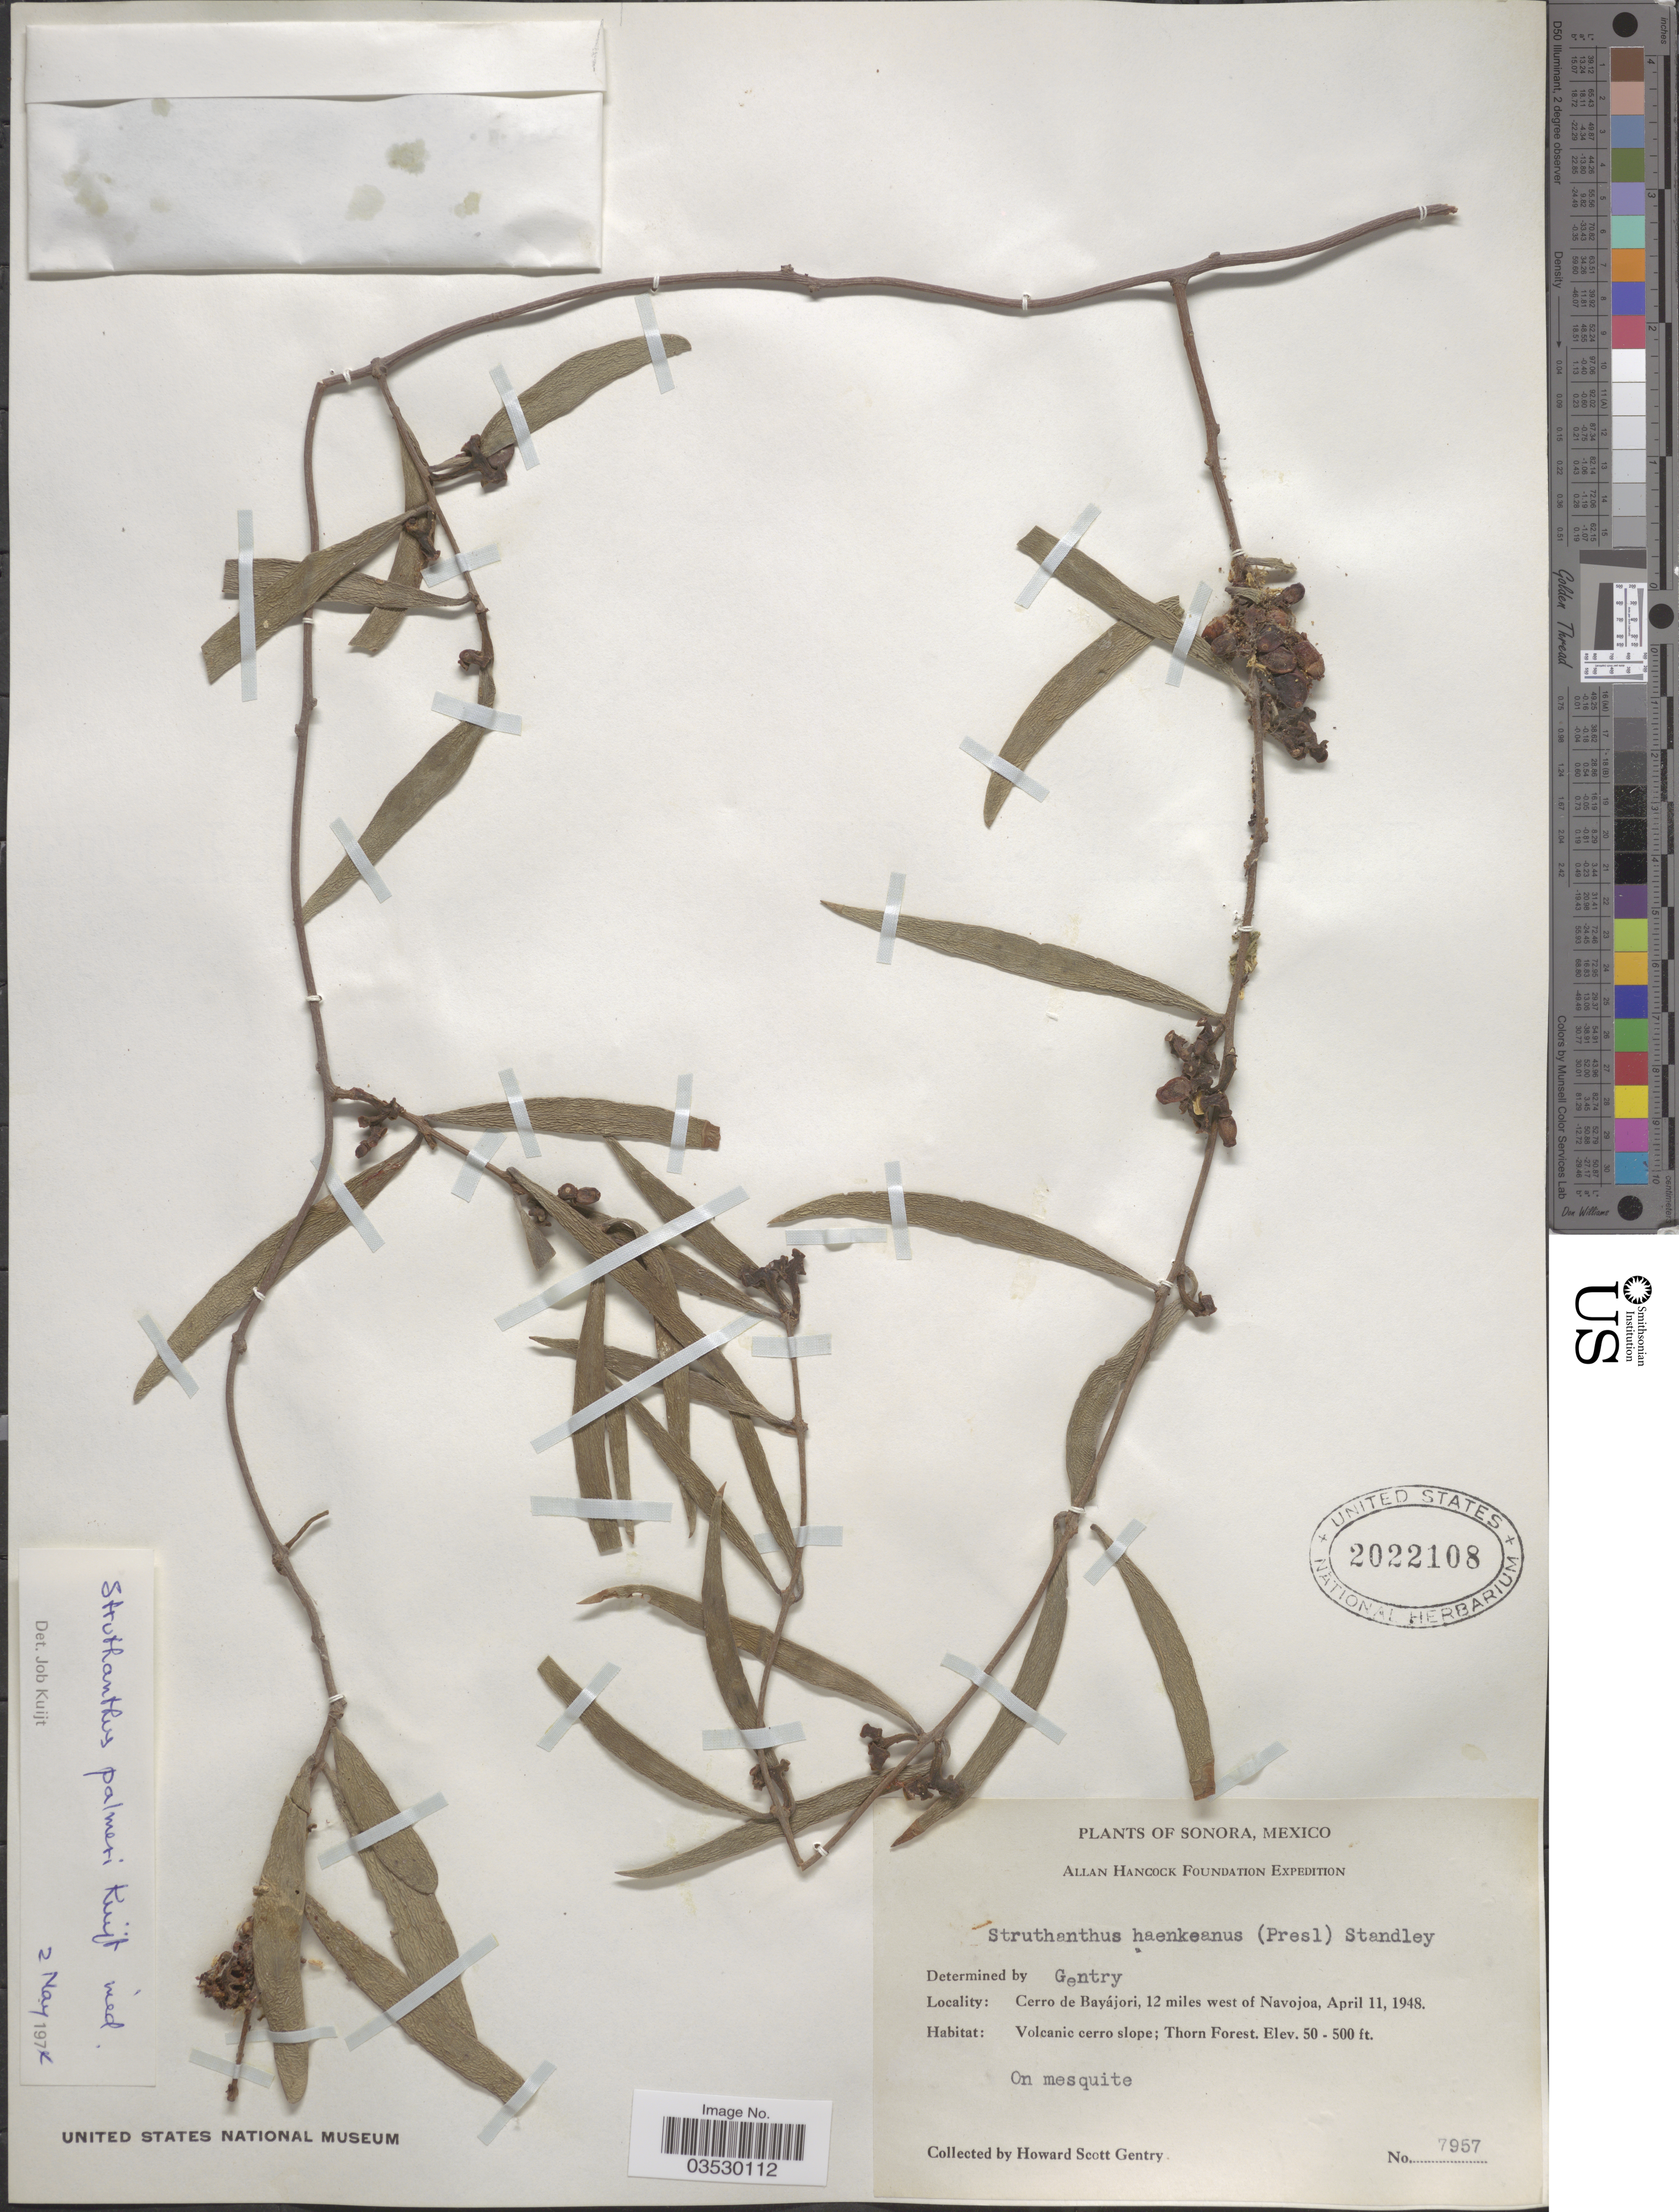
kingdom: Plantae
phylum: Tracheophyta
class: Magnoliopsida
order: Santalales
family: Loranthaceae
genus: Struthanthus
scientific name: Struthanthus palmeri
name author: Kuijt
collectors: H. S. Gentry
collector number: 7957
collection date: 1948-04-11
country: Mexico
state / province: Sonora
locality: Cerro de Bayájori, 12 miles west of Navojoa.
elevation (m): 15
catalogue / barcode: US 2022108